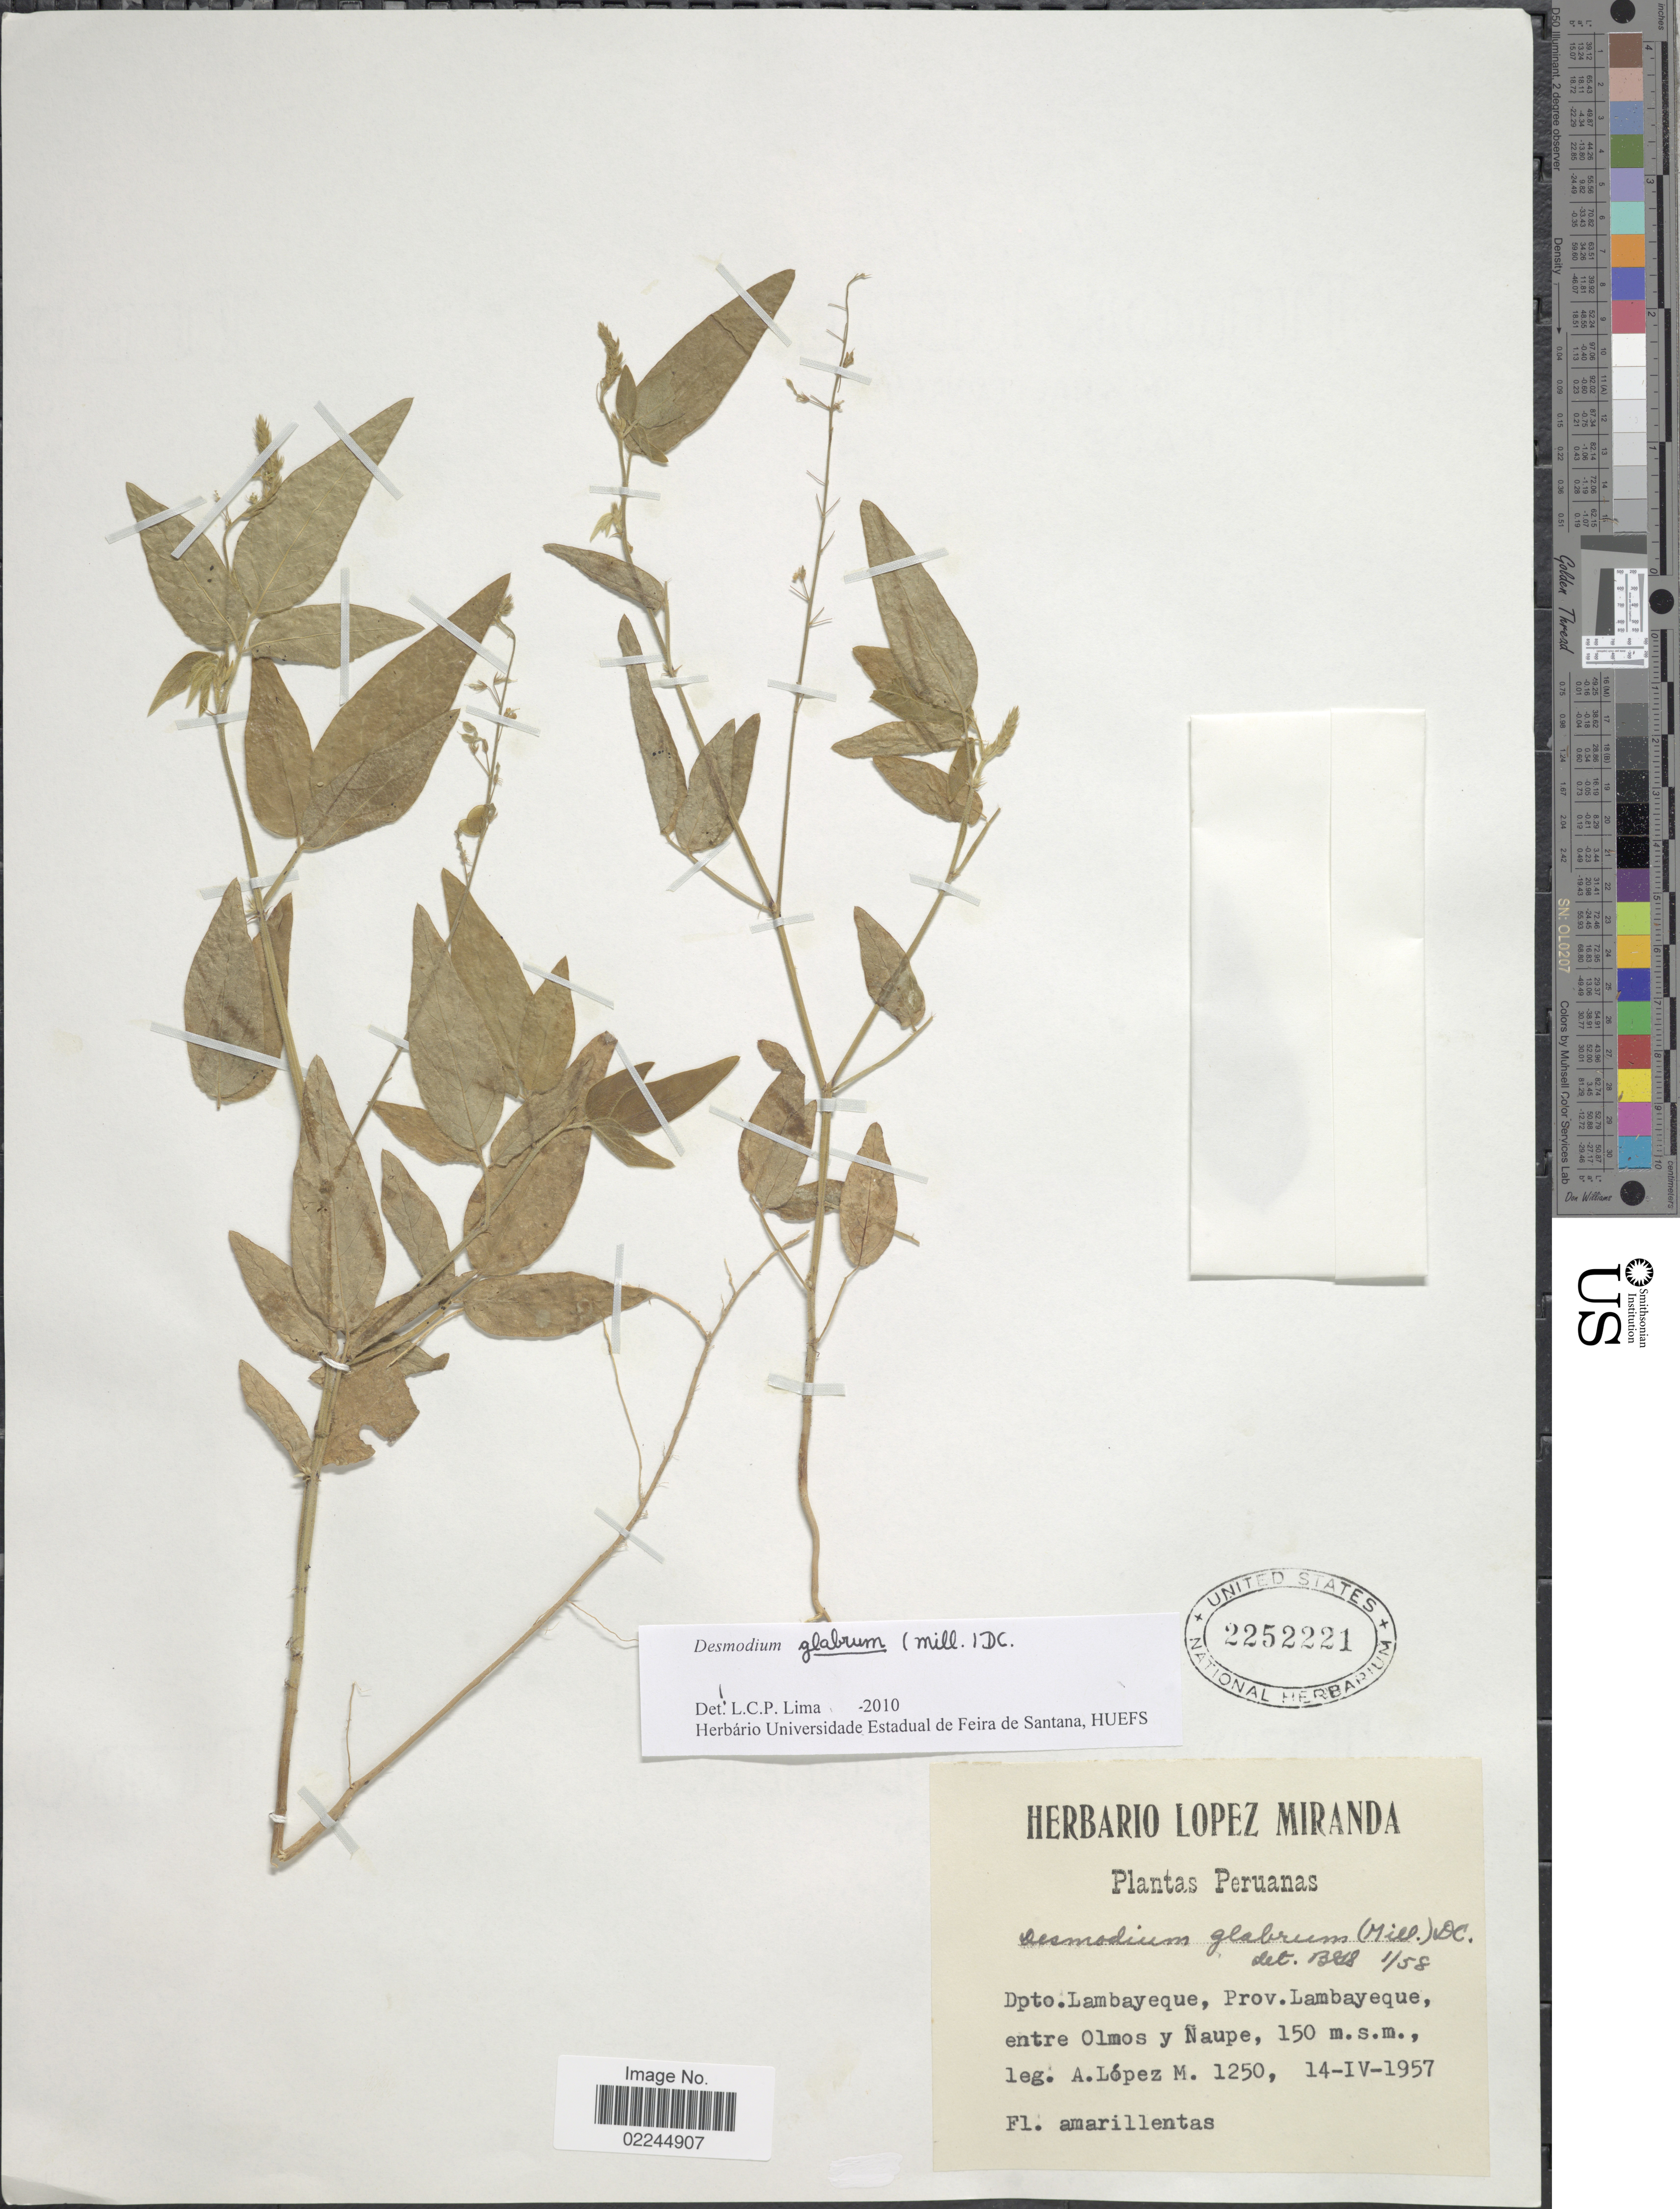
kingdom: Plantae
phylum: Tracheophyta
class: Magnoliopsida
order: Fabales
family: Fabaceae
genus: Desmodium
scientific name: Desmodium glabrum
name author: (Mill.) DC.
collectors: A. López M.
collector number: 1250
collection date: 1957-04-14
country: Peru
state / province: Lambayeque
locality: Prov. Lambayeque, entre Olmos y Naupe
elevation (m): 150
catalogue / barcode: US 2252221